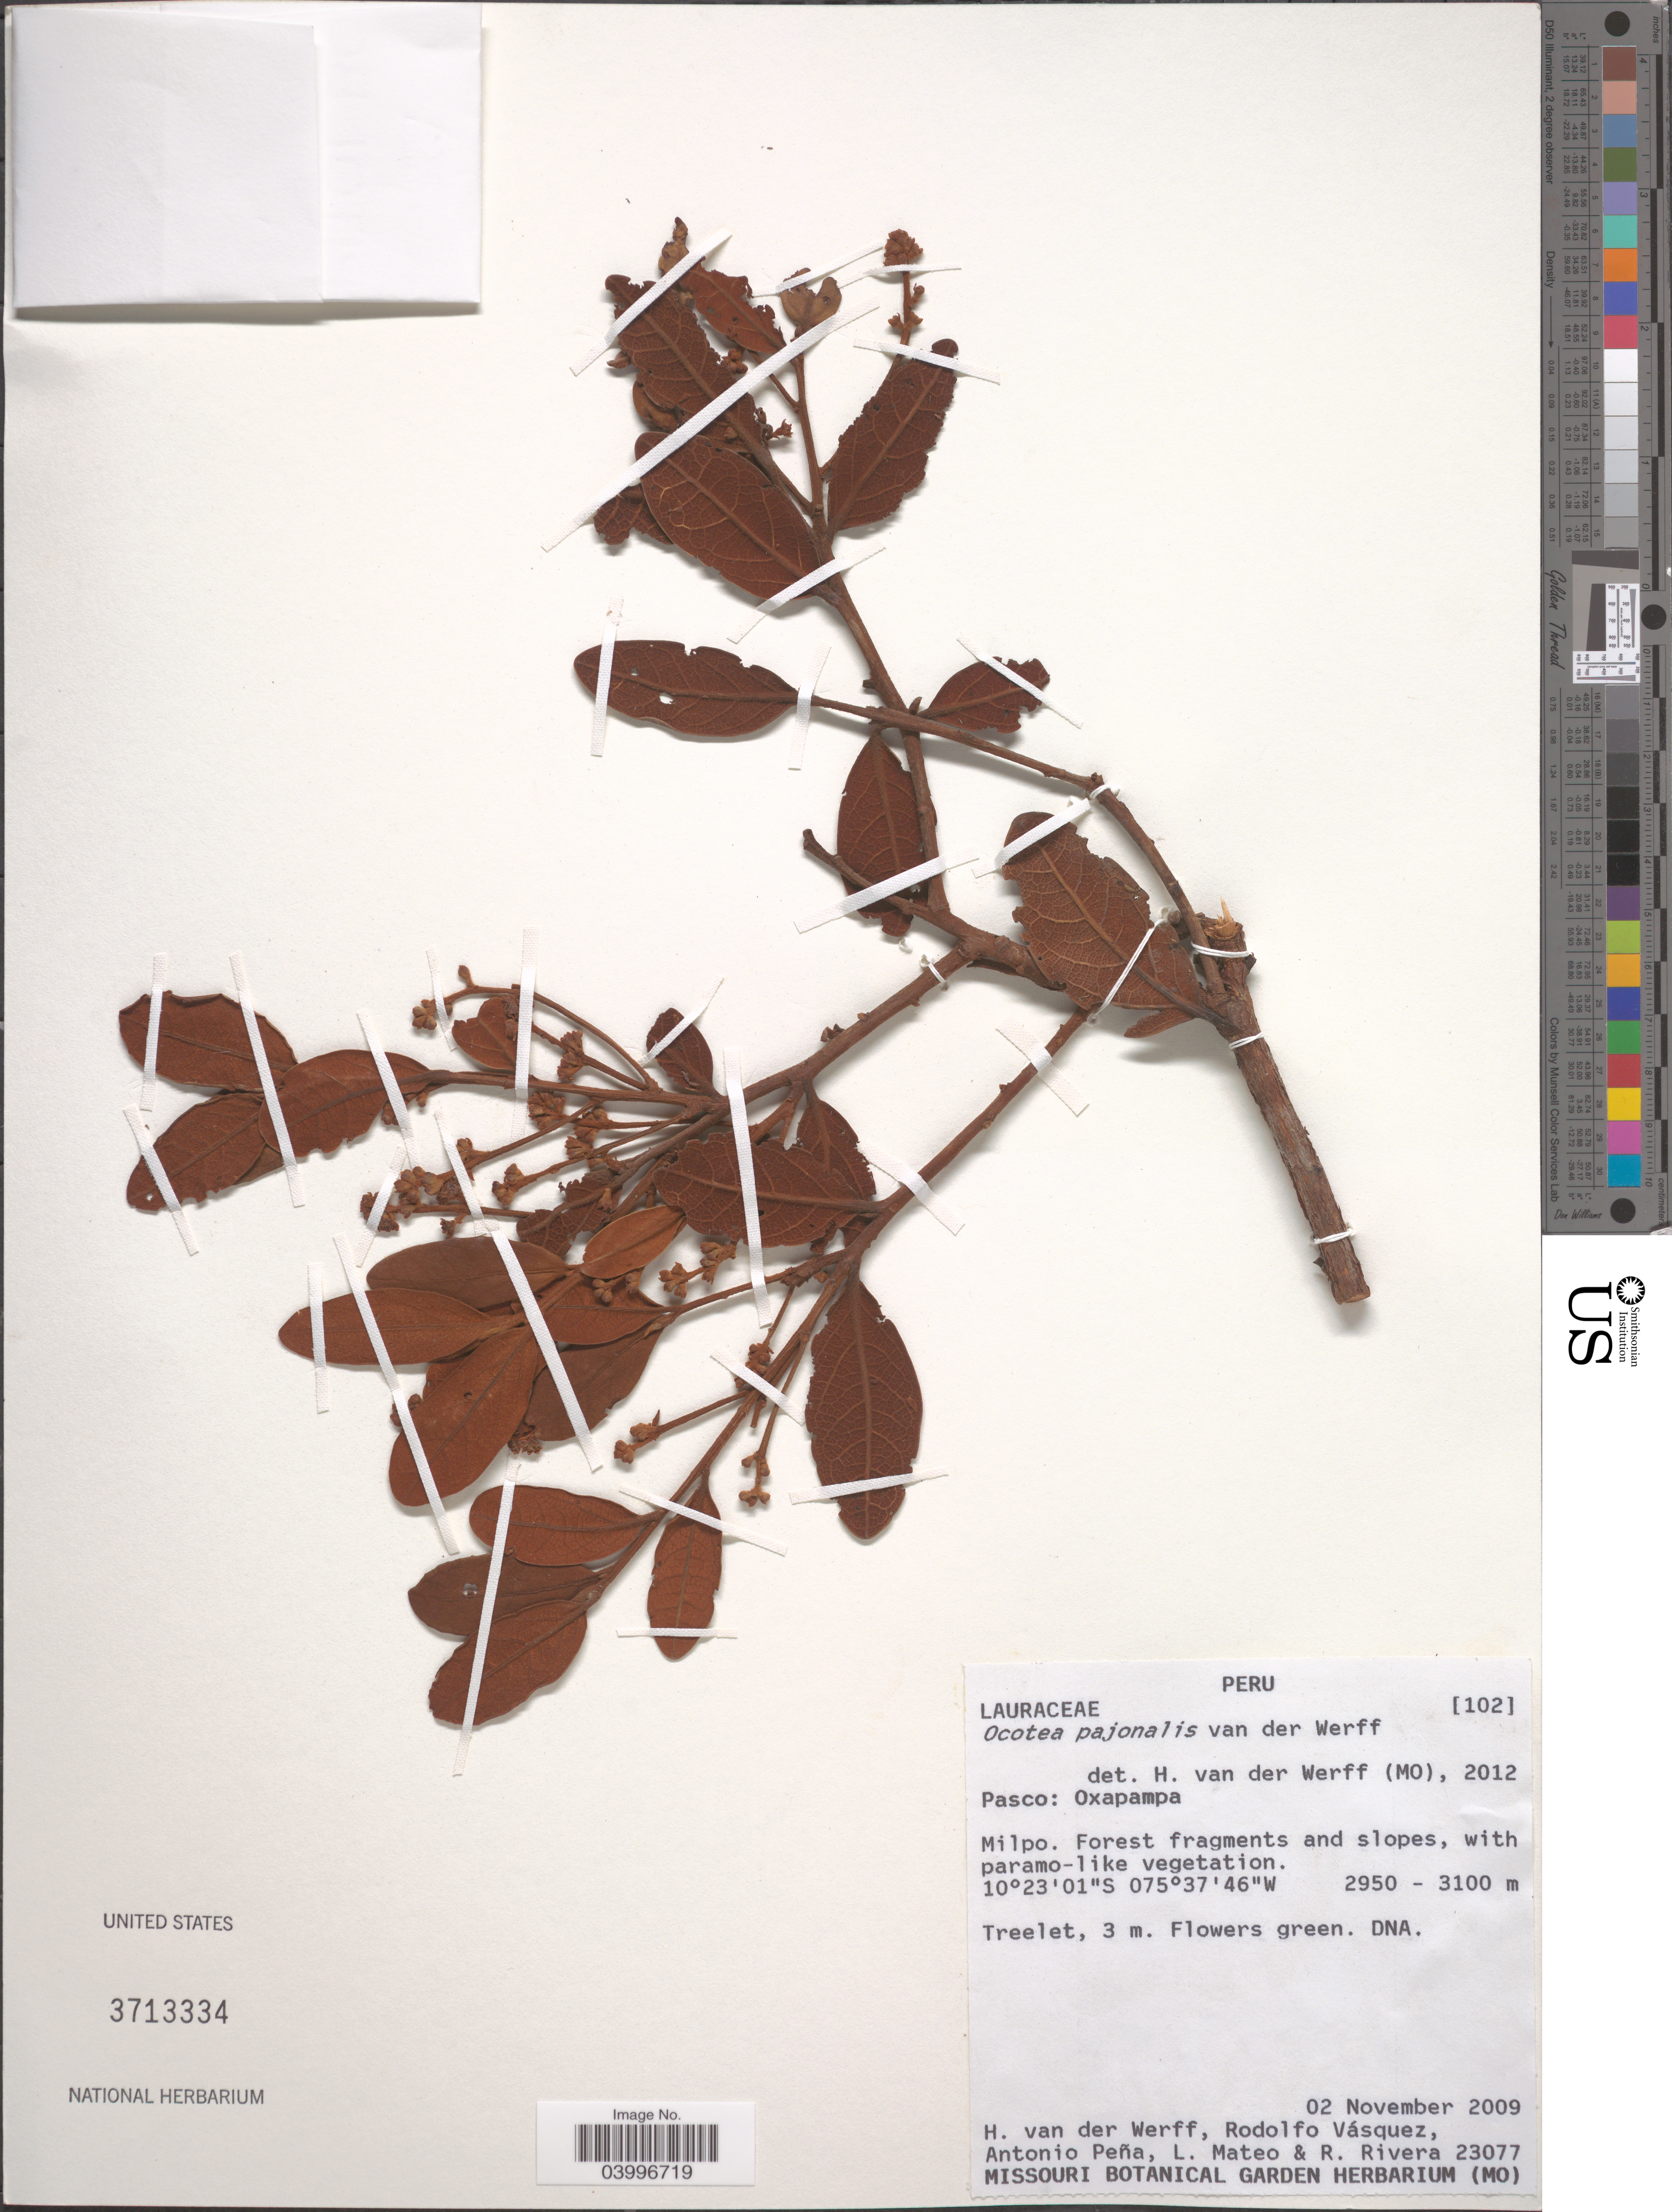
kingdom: Plantae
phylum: Tracheophyta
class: Magnoliopsida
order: Laurales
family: Lauraceae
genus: Ocotea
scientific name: Ocotea pajonalis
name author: van der Werff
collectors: H. van der Werff, R. Vásquez, A. Pena, L. Mateo & R. Rivera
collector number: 23077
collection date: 2009-11-02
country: Peru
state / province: Pasco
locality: Oxapampa. Milpo.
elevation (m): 2950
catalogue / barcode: US 3713334